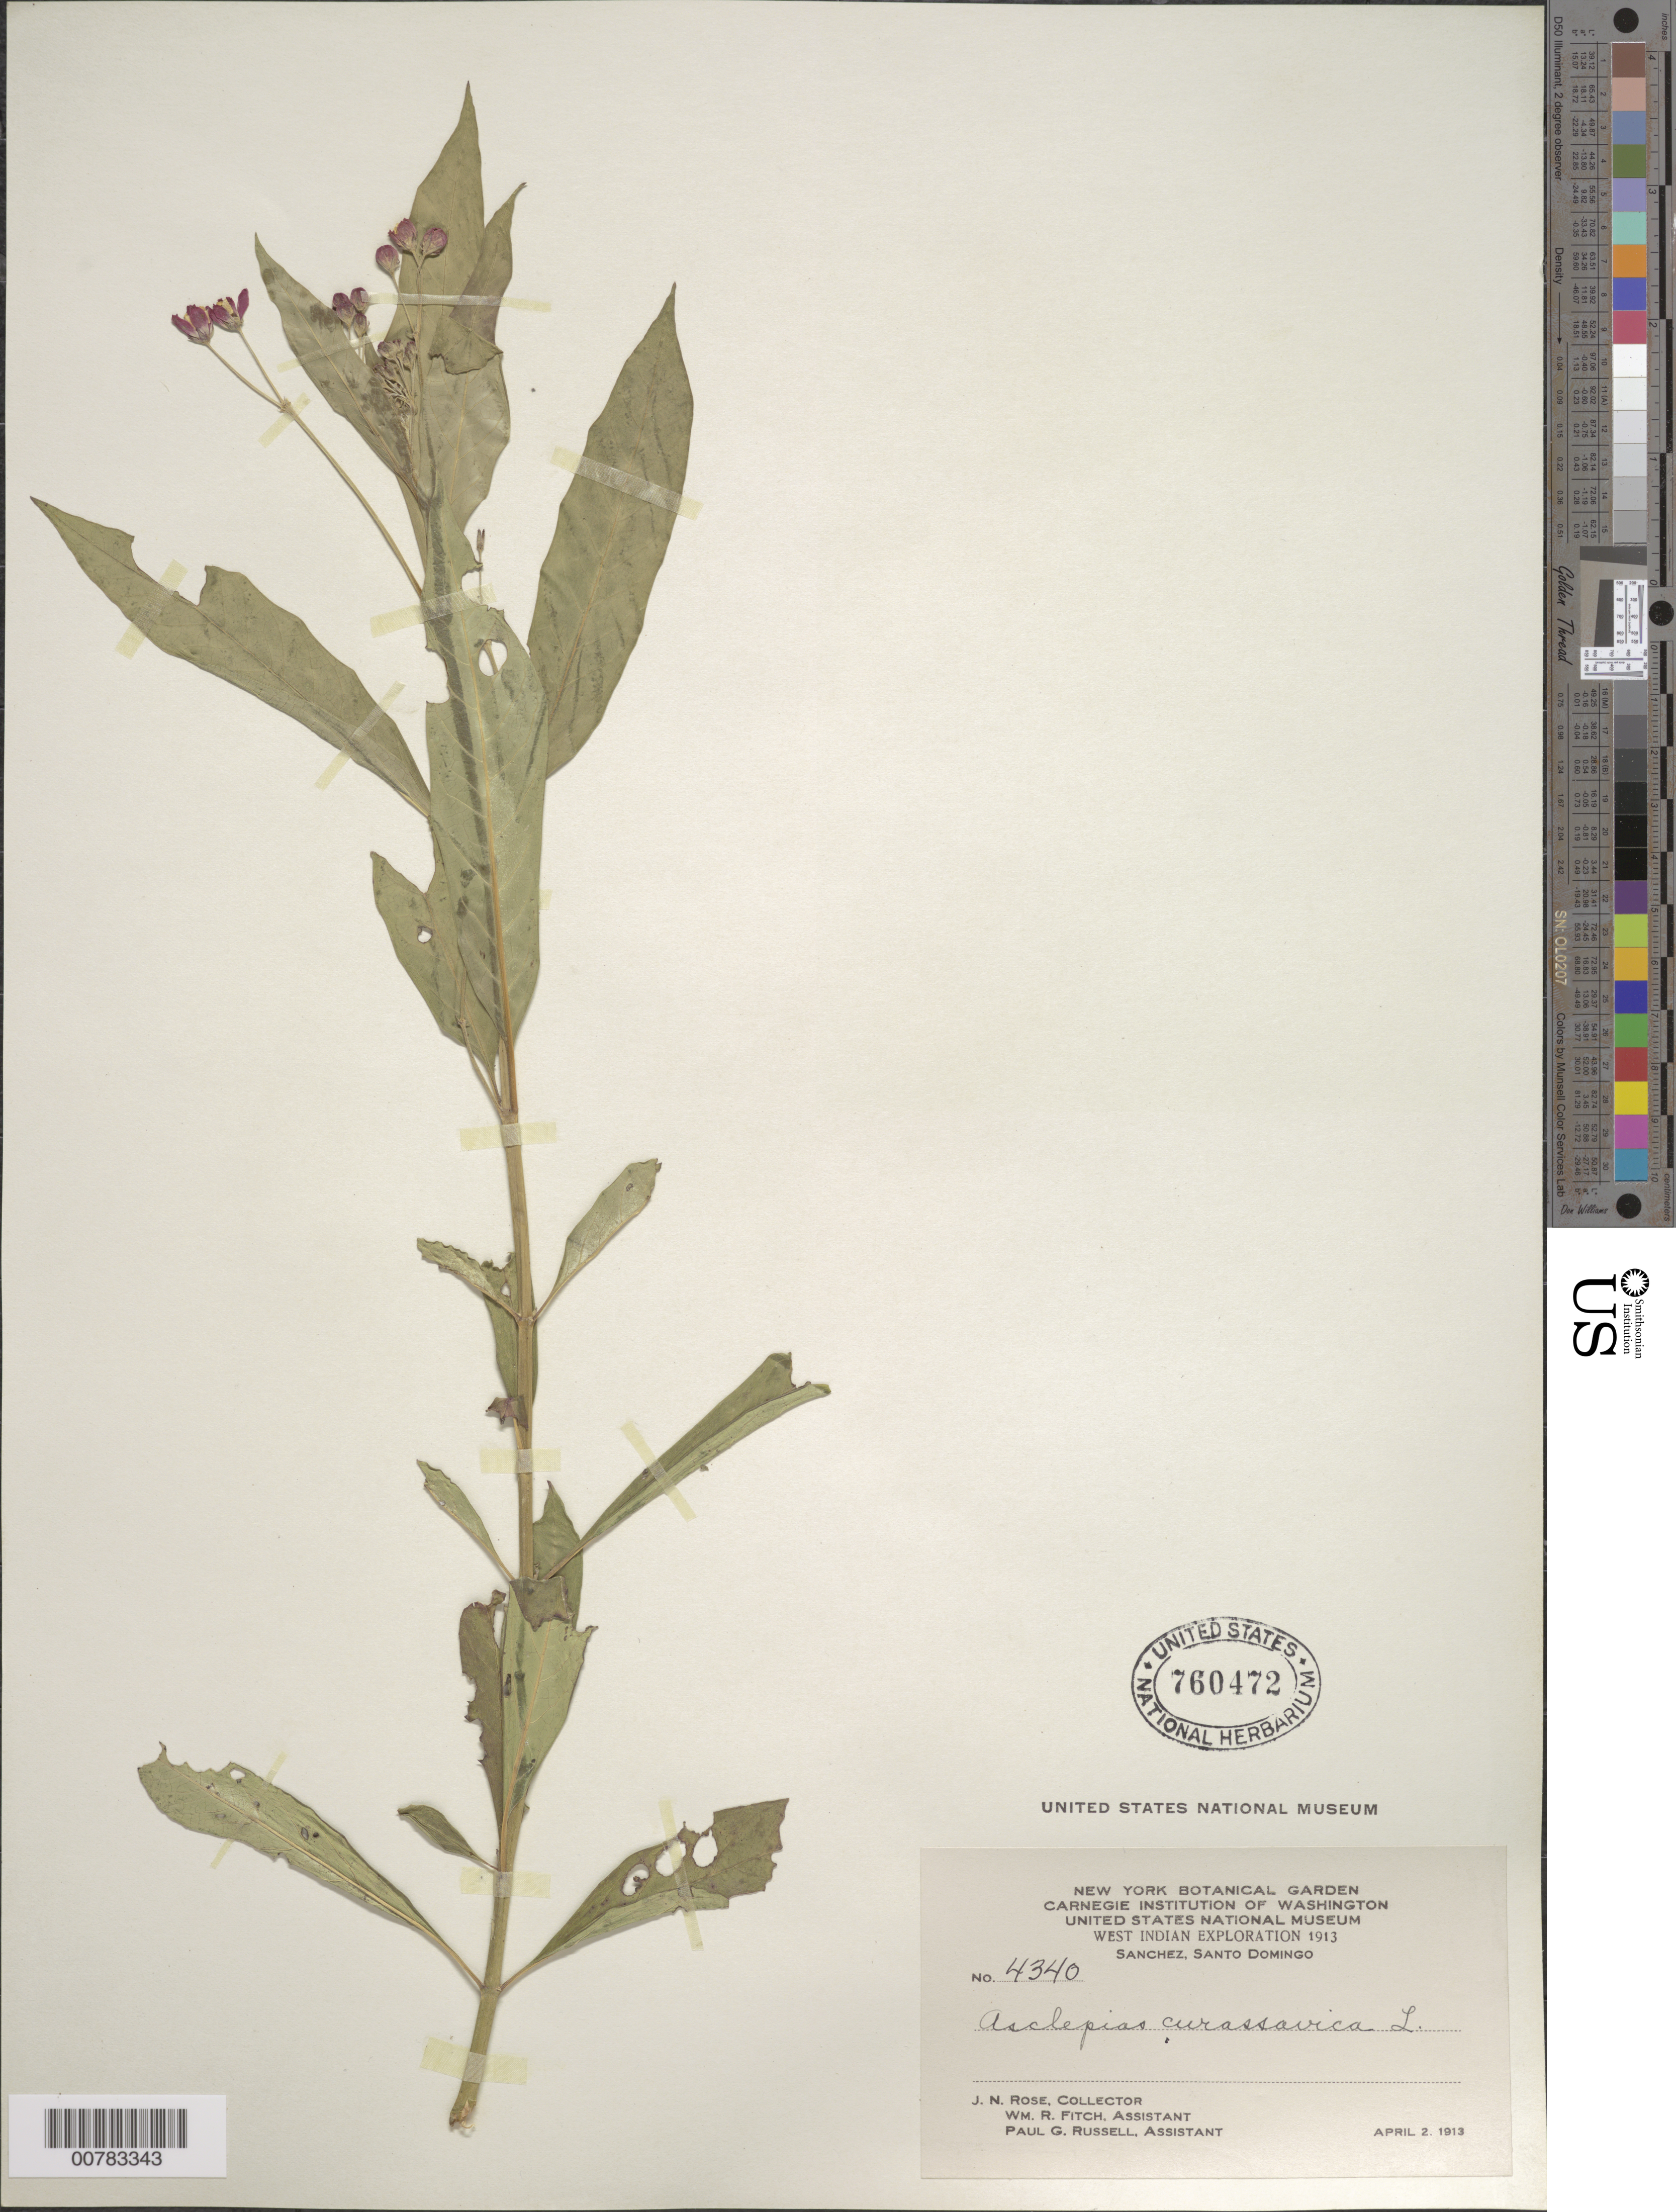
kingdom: Plantae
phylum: Tracheophyta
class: Magnoliopsida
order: Gentianales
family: Apocynaceae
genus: Asclepias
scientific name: Asclepias curassavica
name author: L.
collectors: J. N. Rose, W. R. Fitch & P. G. Russell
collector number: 4340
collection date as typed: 02 Apr 1913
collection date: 1913-04-02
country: Dominican Republic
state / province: Sanchez Ramirez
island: Hispaniola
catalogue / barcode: US 760472